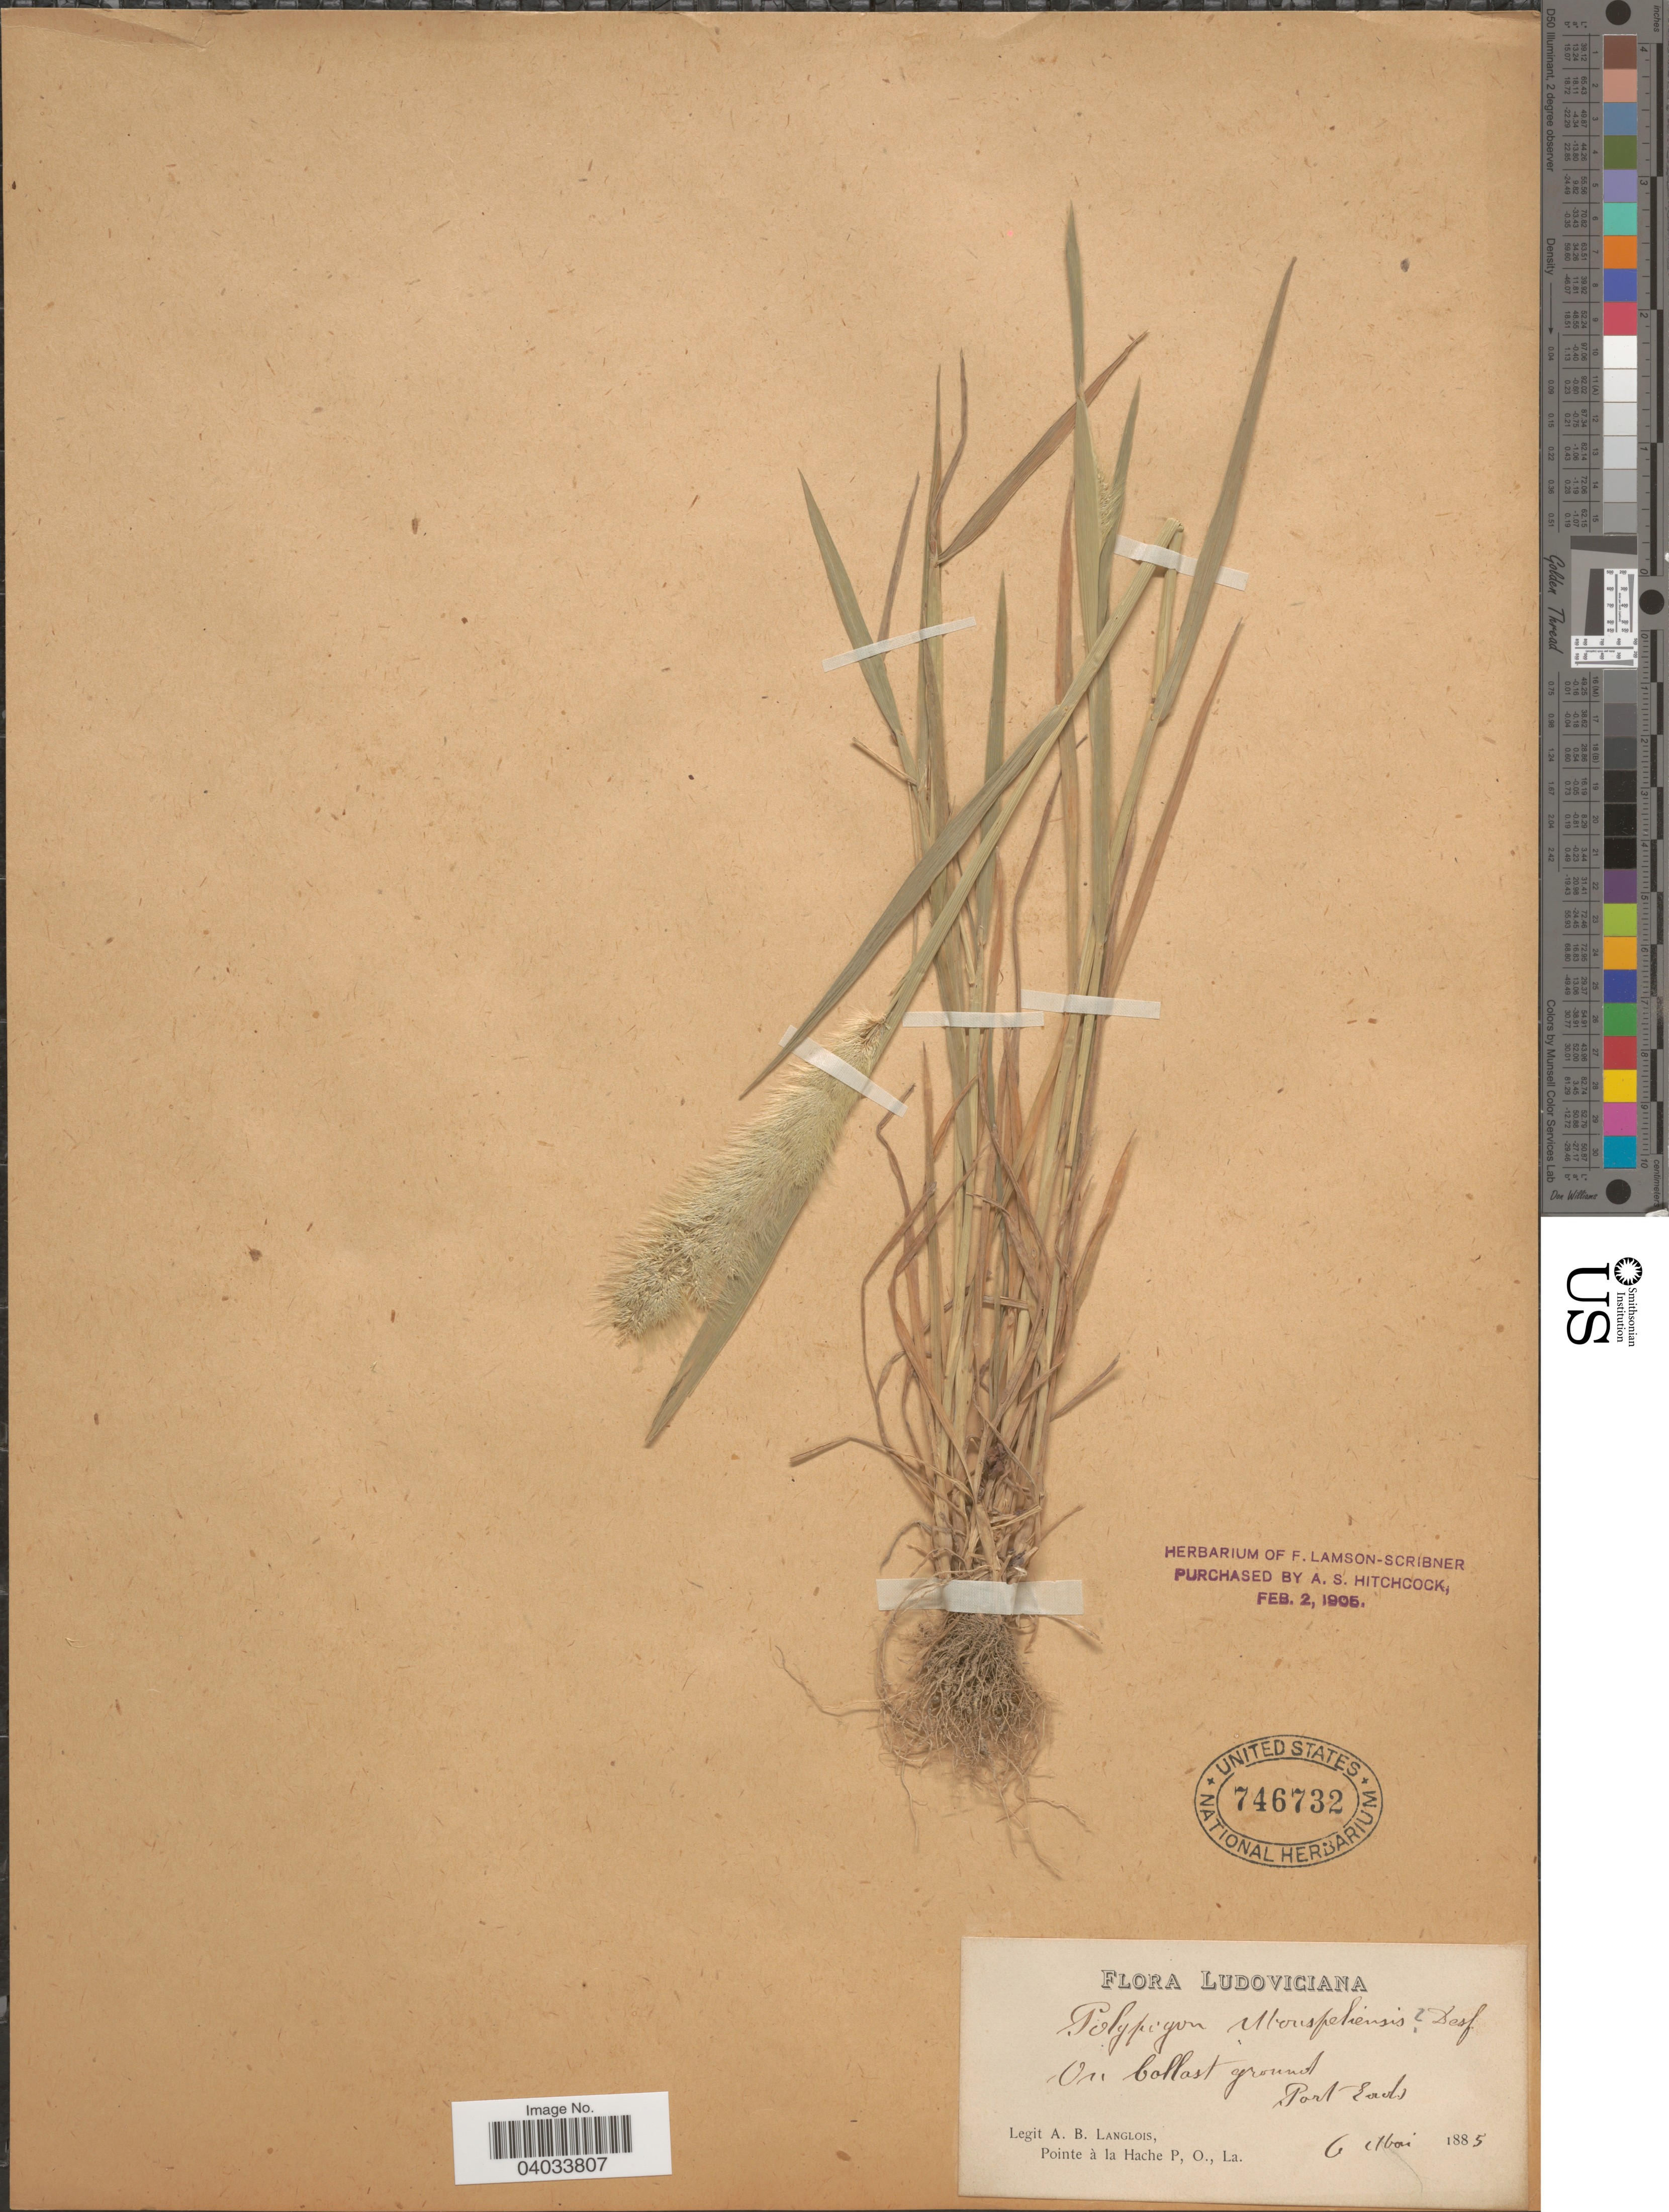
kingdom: Plantae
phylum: Tracheophyta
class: Liliopsida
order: Poales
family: Poaceae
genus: Polypogon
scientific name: Polypogon monspeliensis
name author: (L.) Desf.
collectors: A. Langlois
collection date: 1885-05-06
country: United States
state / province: Louisiana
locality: Ludoviciana. On ballast ground, Port Eads. Pointe à la Hache P, O.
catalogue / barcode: US 746732